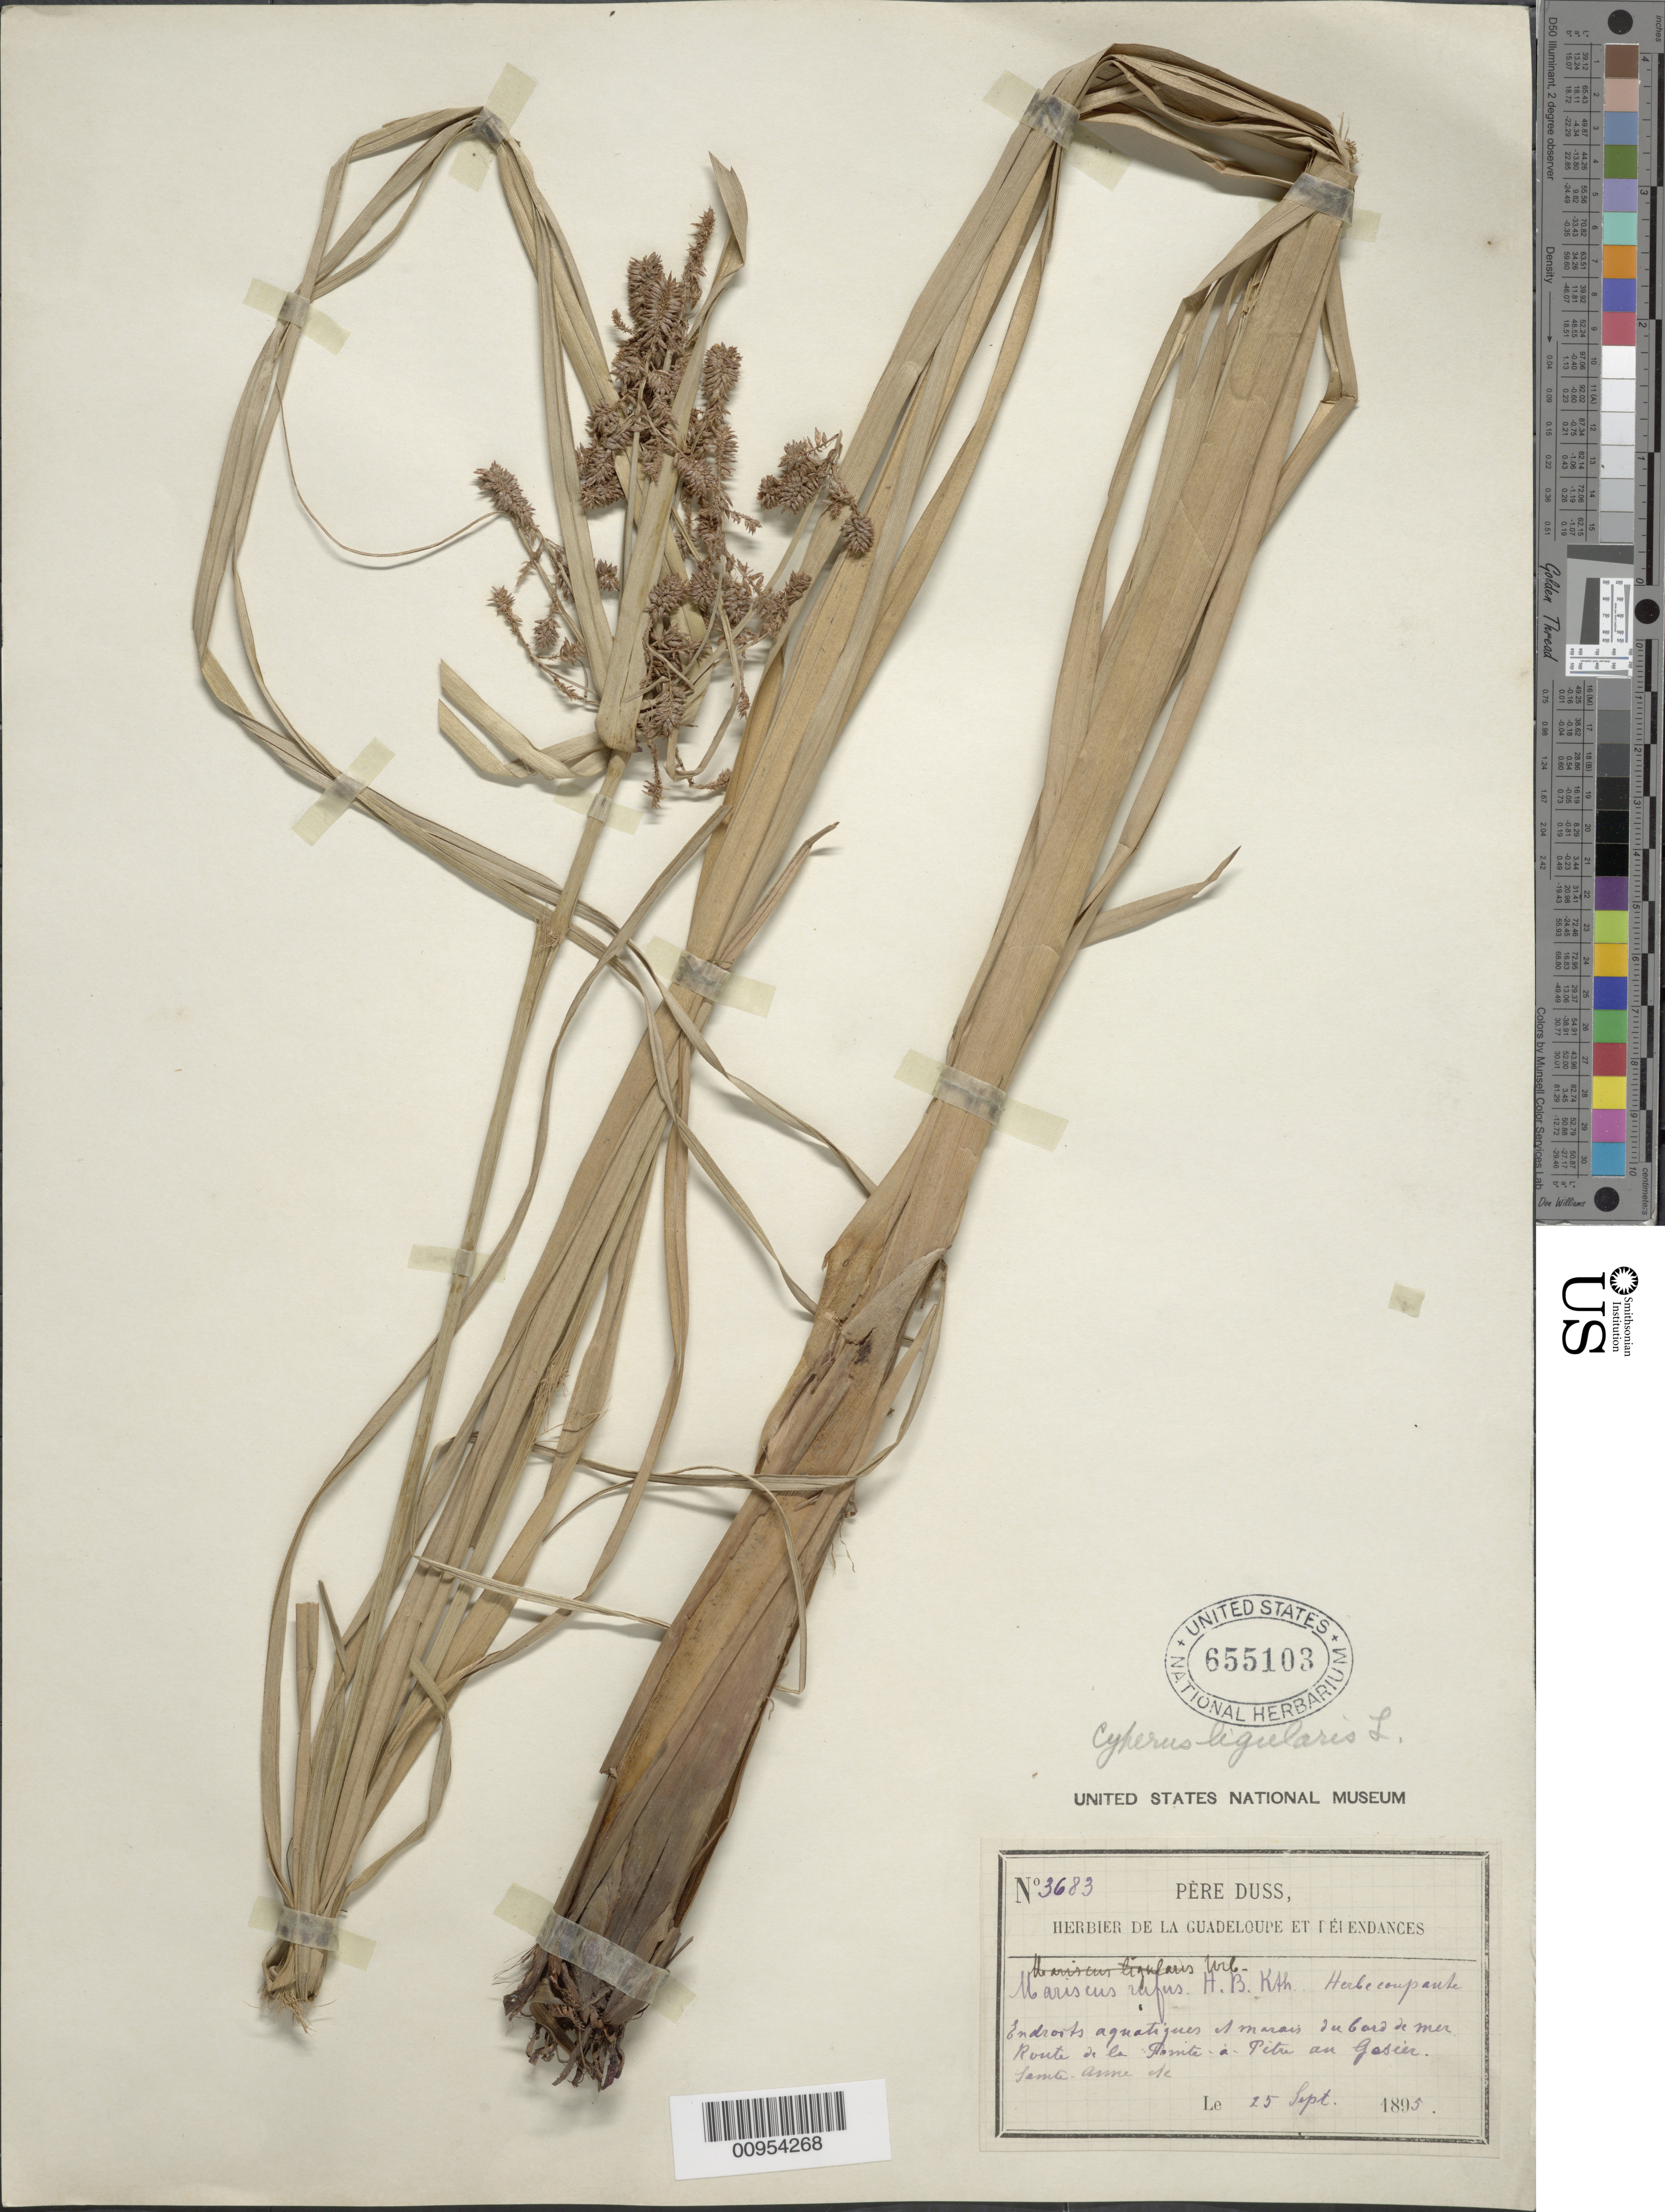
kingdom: Plantae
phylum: Tracheophyta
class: Liliopsida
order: Poales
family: Cyperaceae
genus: Cyperus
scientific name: Cyperus ligularis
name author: L.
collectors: Père Duss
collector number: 3683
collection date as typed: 25 Sep 1895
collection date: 1895-09-25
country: Guadeloupe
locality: Route de la Pointe à Pitre au Gosier, St. Anne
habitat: Endroits aquatiques et marais du bord de mer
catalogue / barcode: US 655103